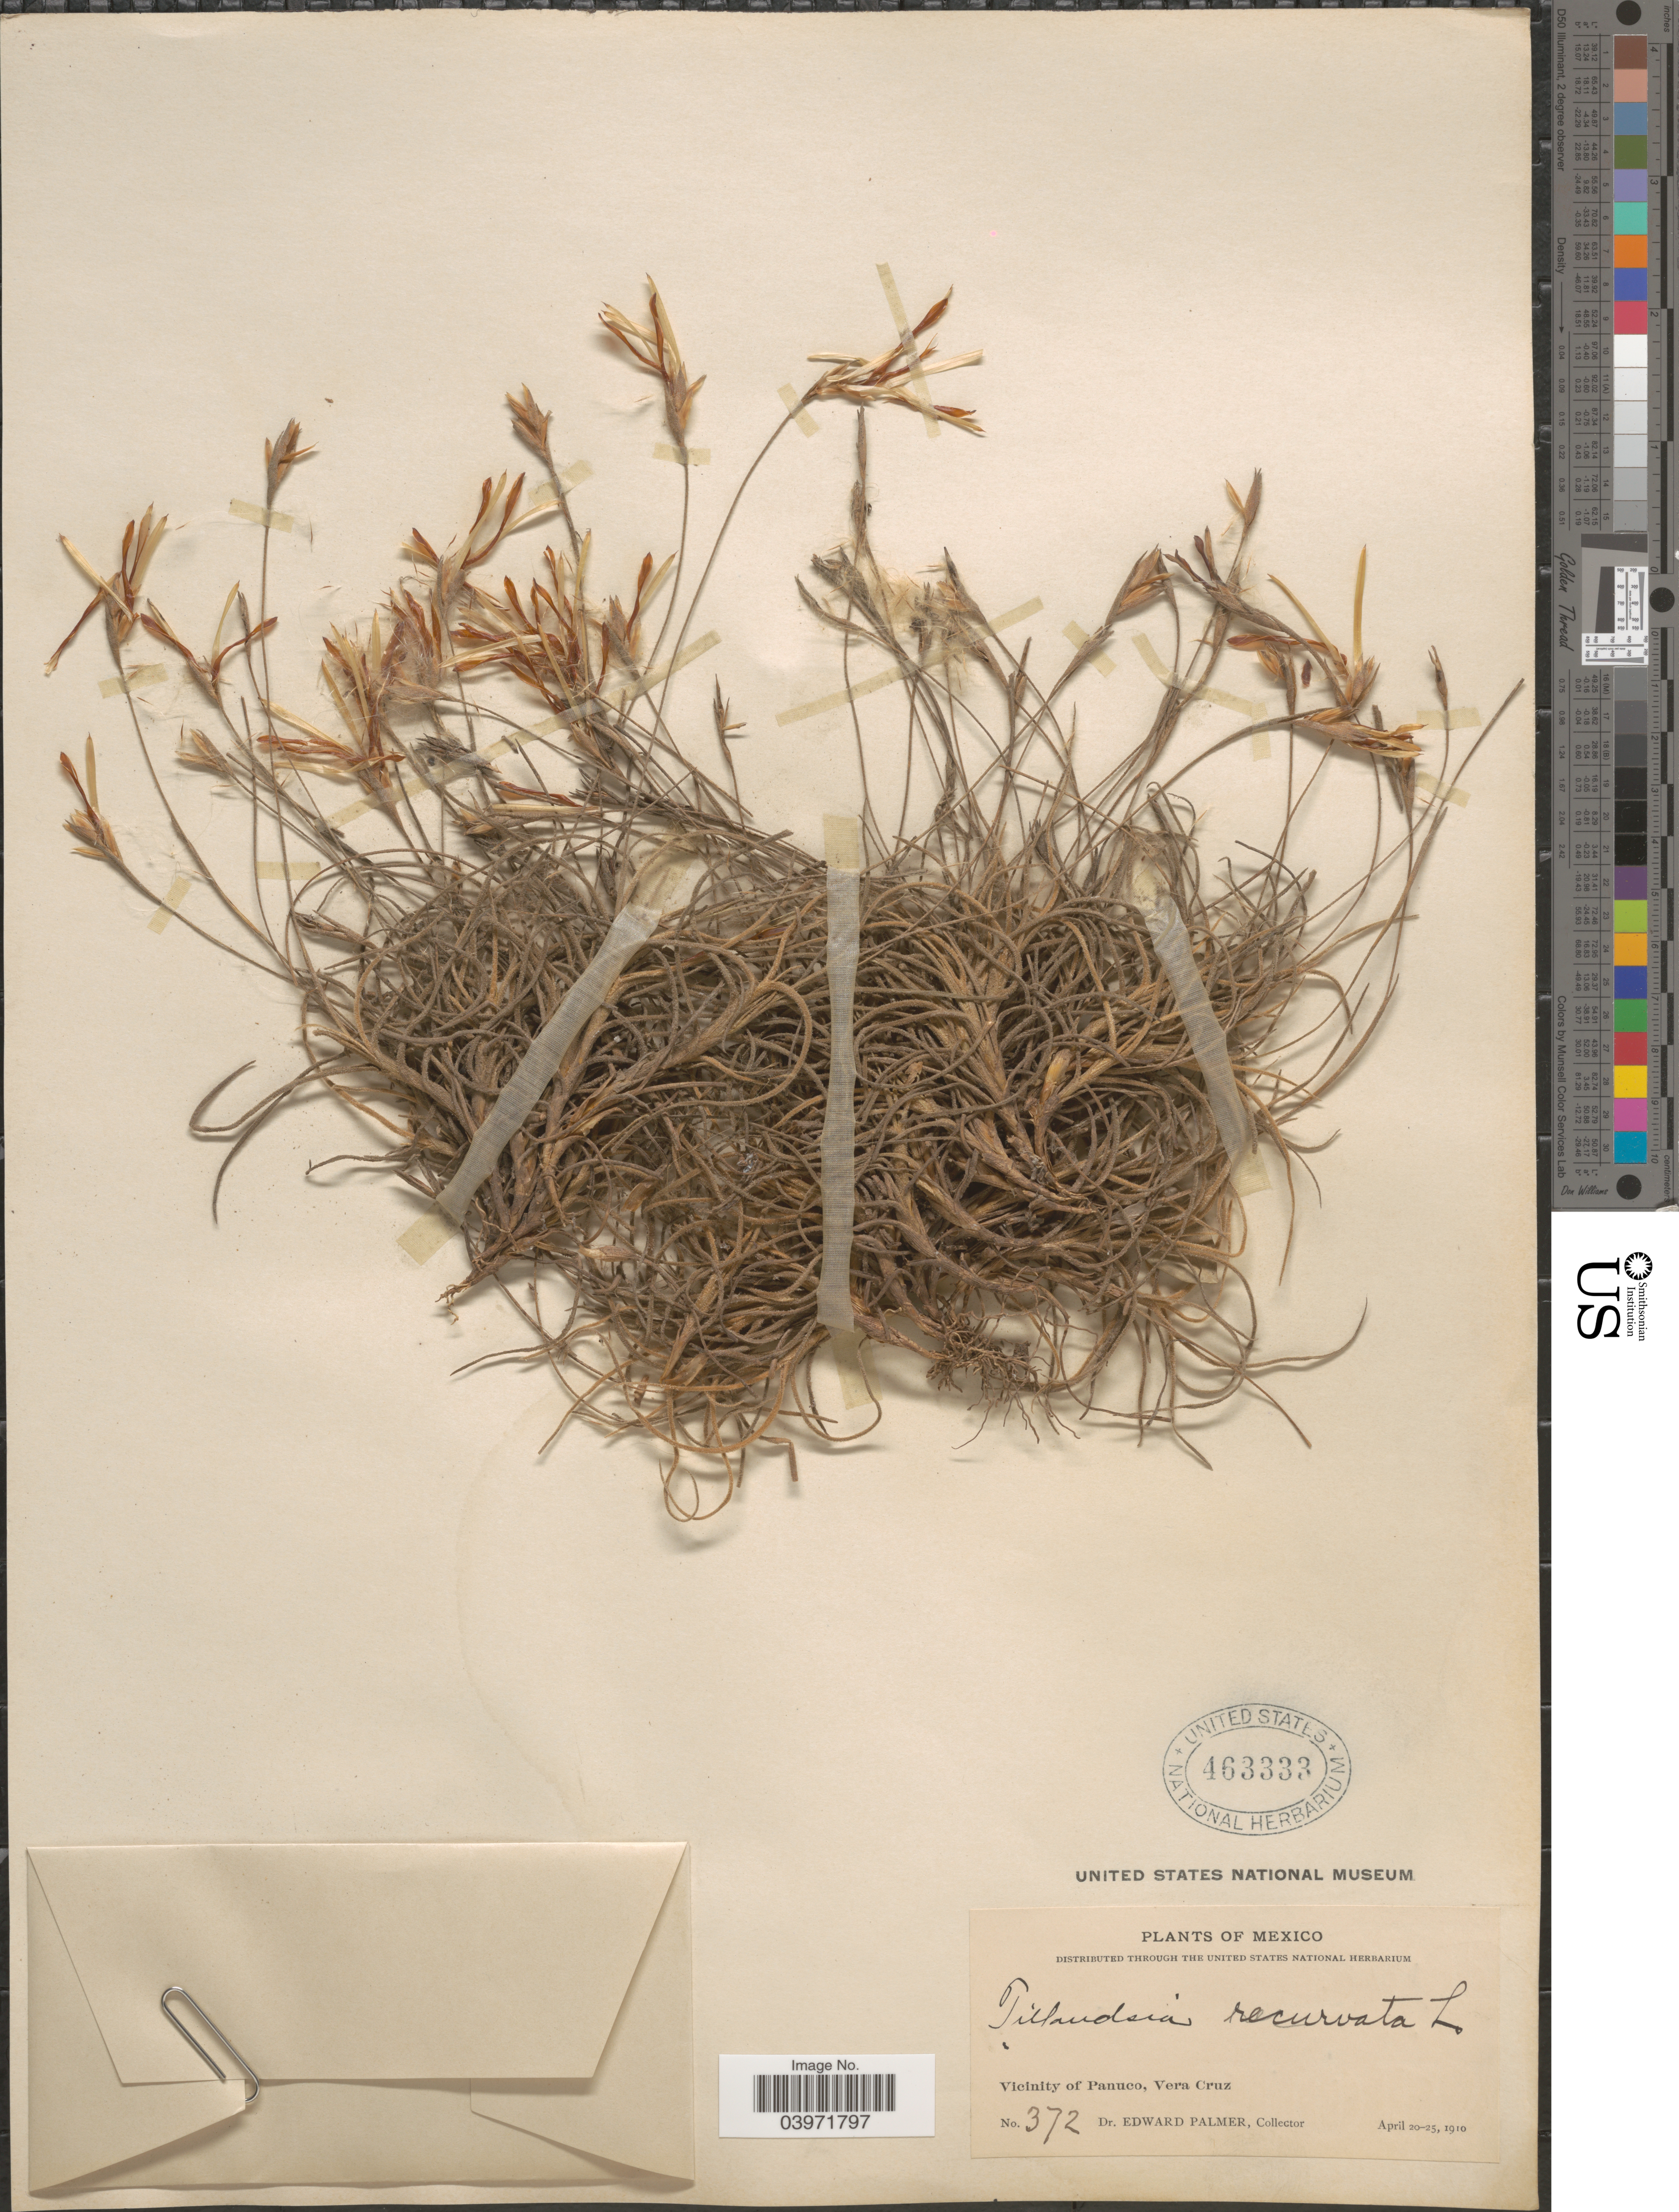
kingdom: Plantae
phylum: Tracheophyta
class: Liliopsida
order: Poales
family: Bromeliaceae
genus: Tillandsia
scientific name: Tillandsia recurvata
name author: L.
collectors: E. Palmer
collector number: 372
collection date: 1910-04-20/1910-04-25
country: Mexico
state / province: Veracruz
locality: Vicinity of Panuco, Vera Cruz.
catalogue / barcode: US 463333